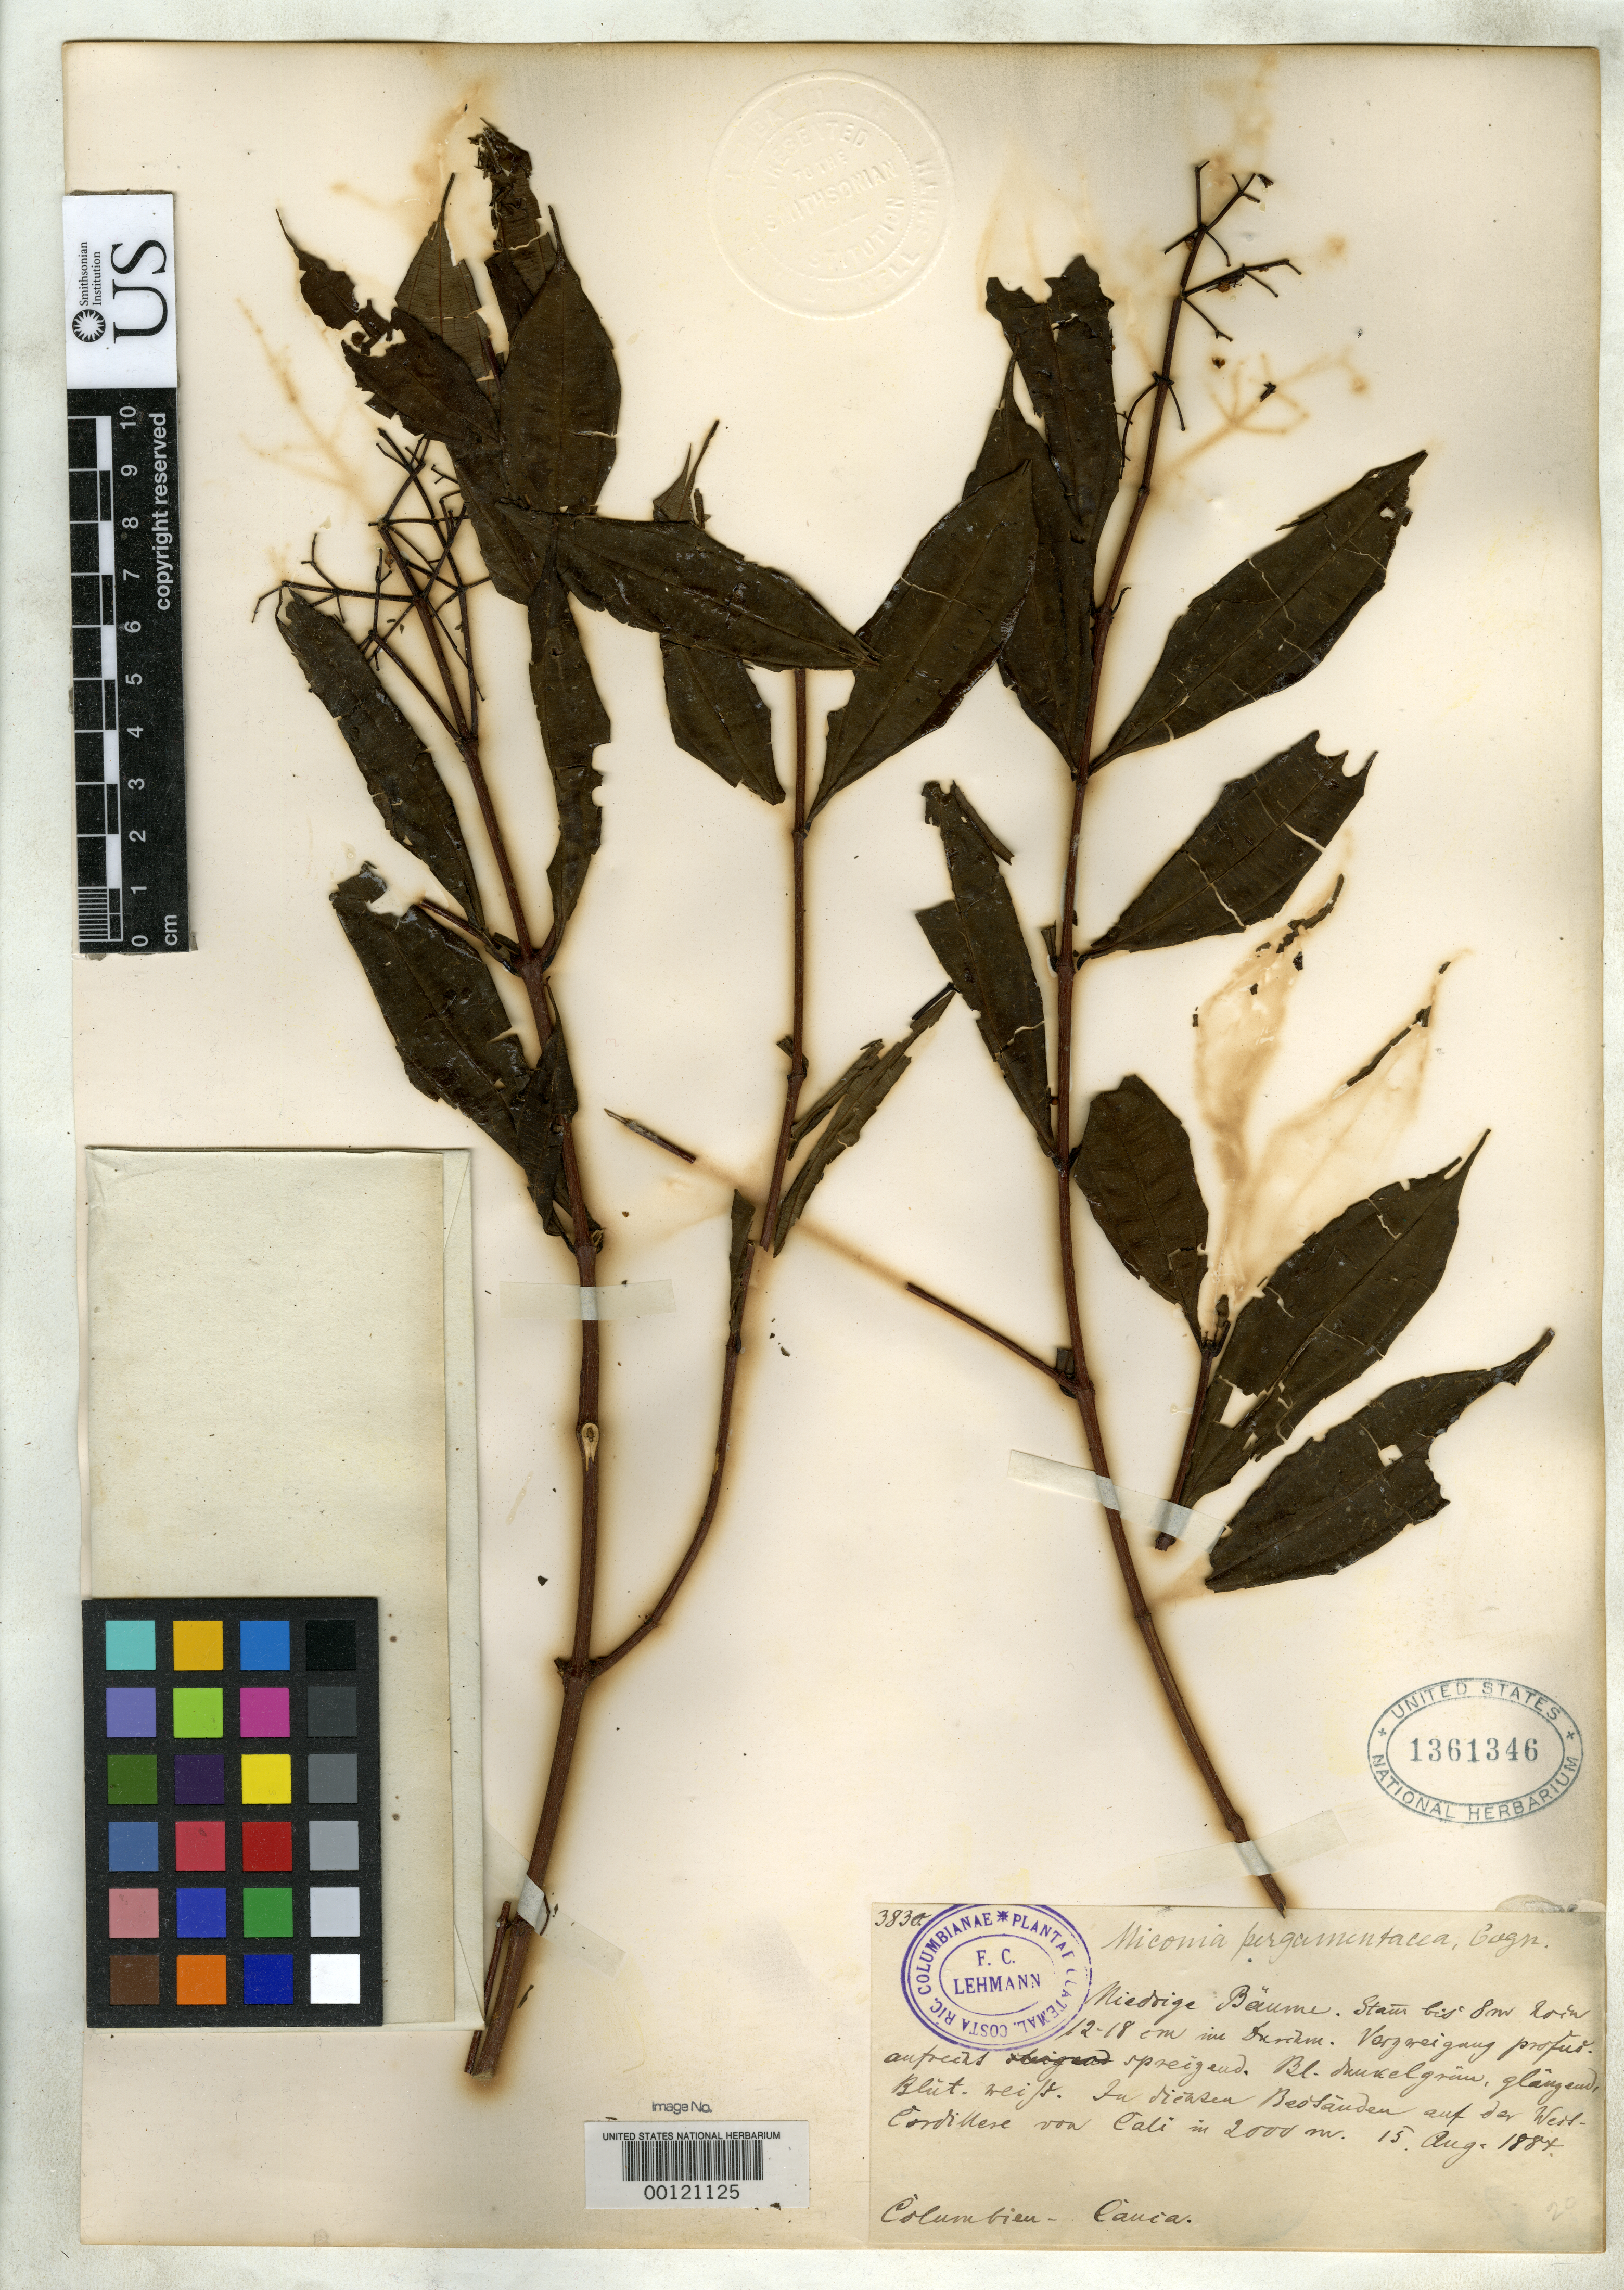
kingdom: Plantae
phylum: Tracheophyta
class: Magnoliopsida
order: Myrtales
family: Melastomataceae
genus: Miconia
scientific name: Miconia pergamentacea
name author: Cogn.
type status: Isotype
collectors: F. C. Lehmann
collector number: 3830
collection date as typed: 15 Aug 1884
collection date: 1884-08-15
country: Colombia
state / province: Cauca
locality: Cali.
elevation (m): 2000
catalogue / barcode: US 1361346